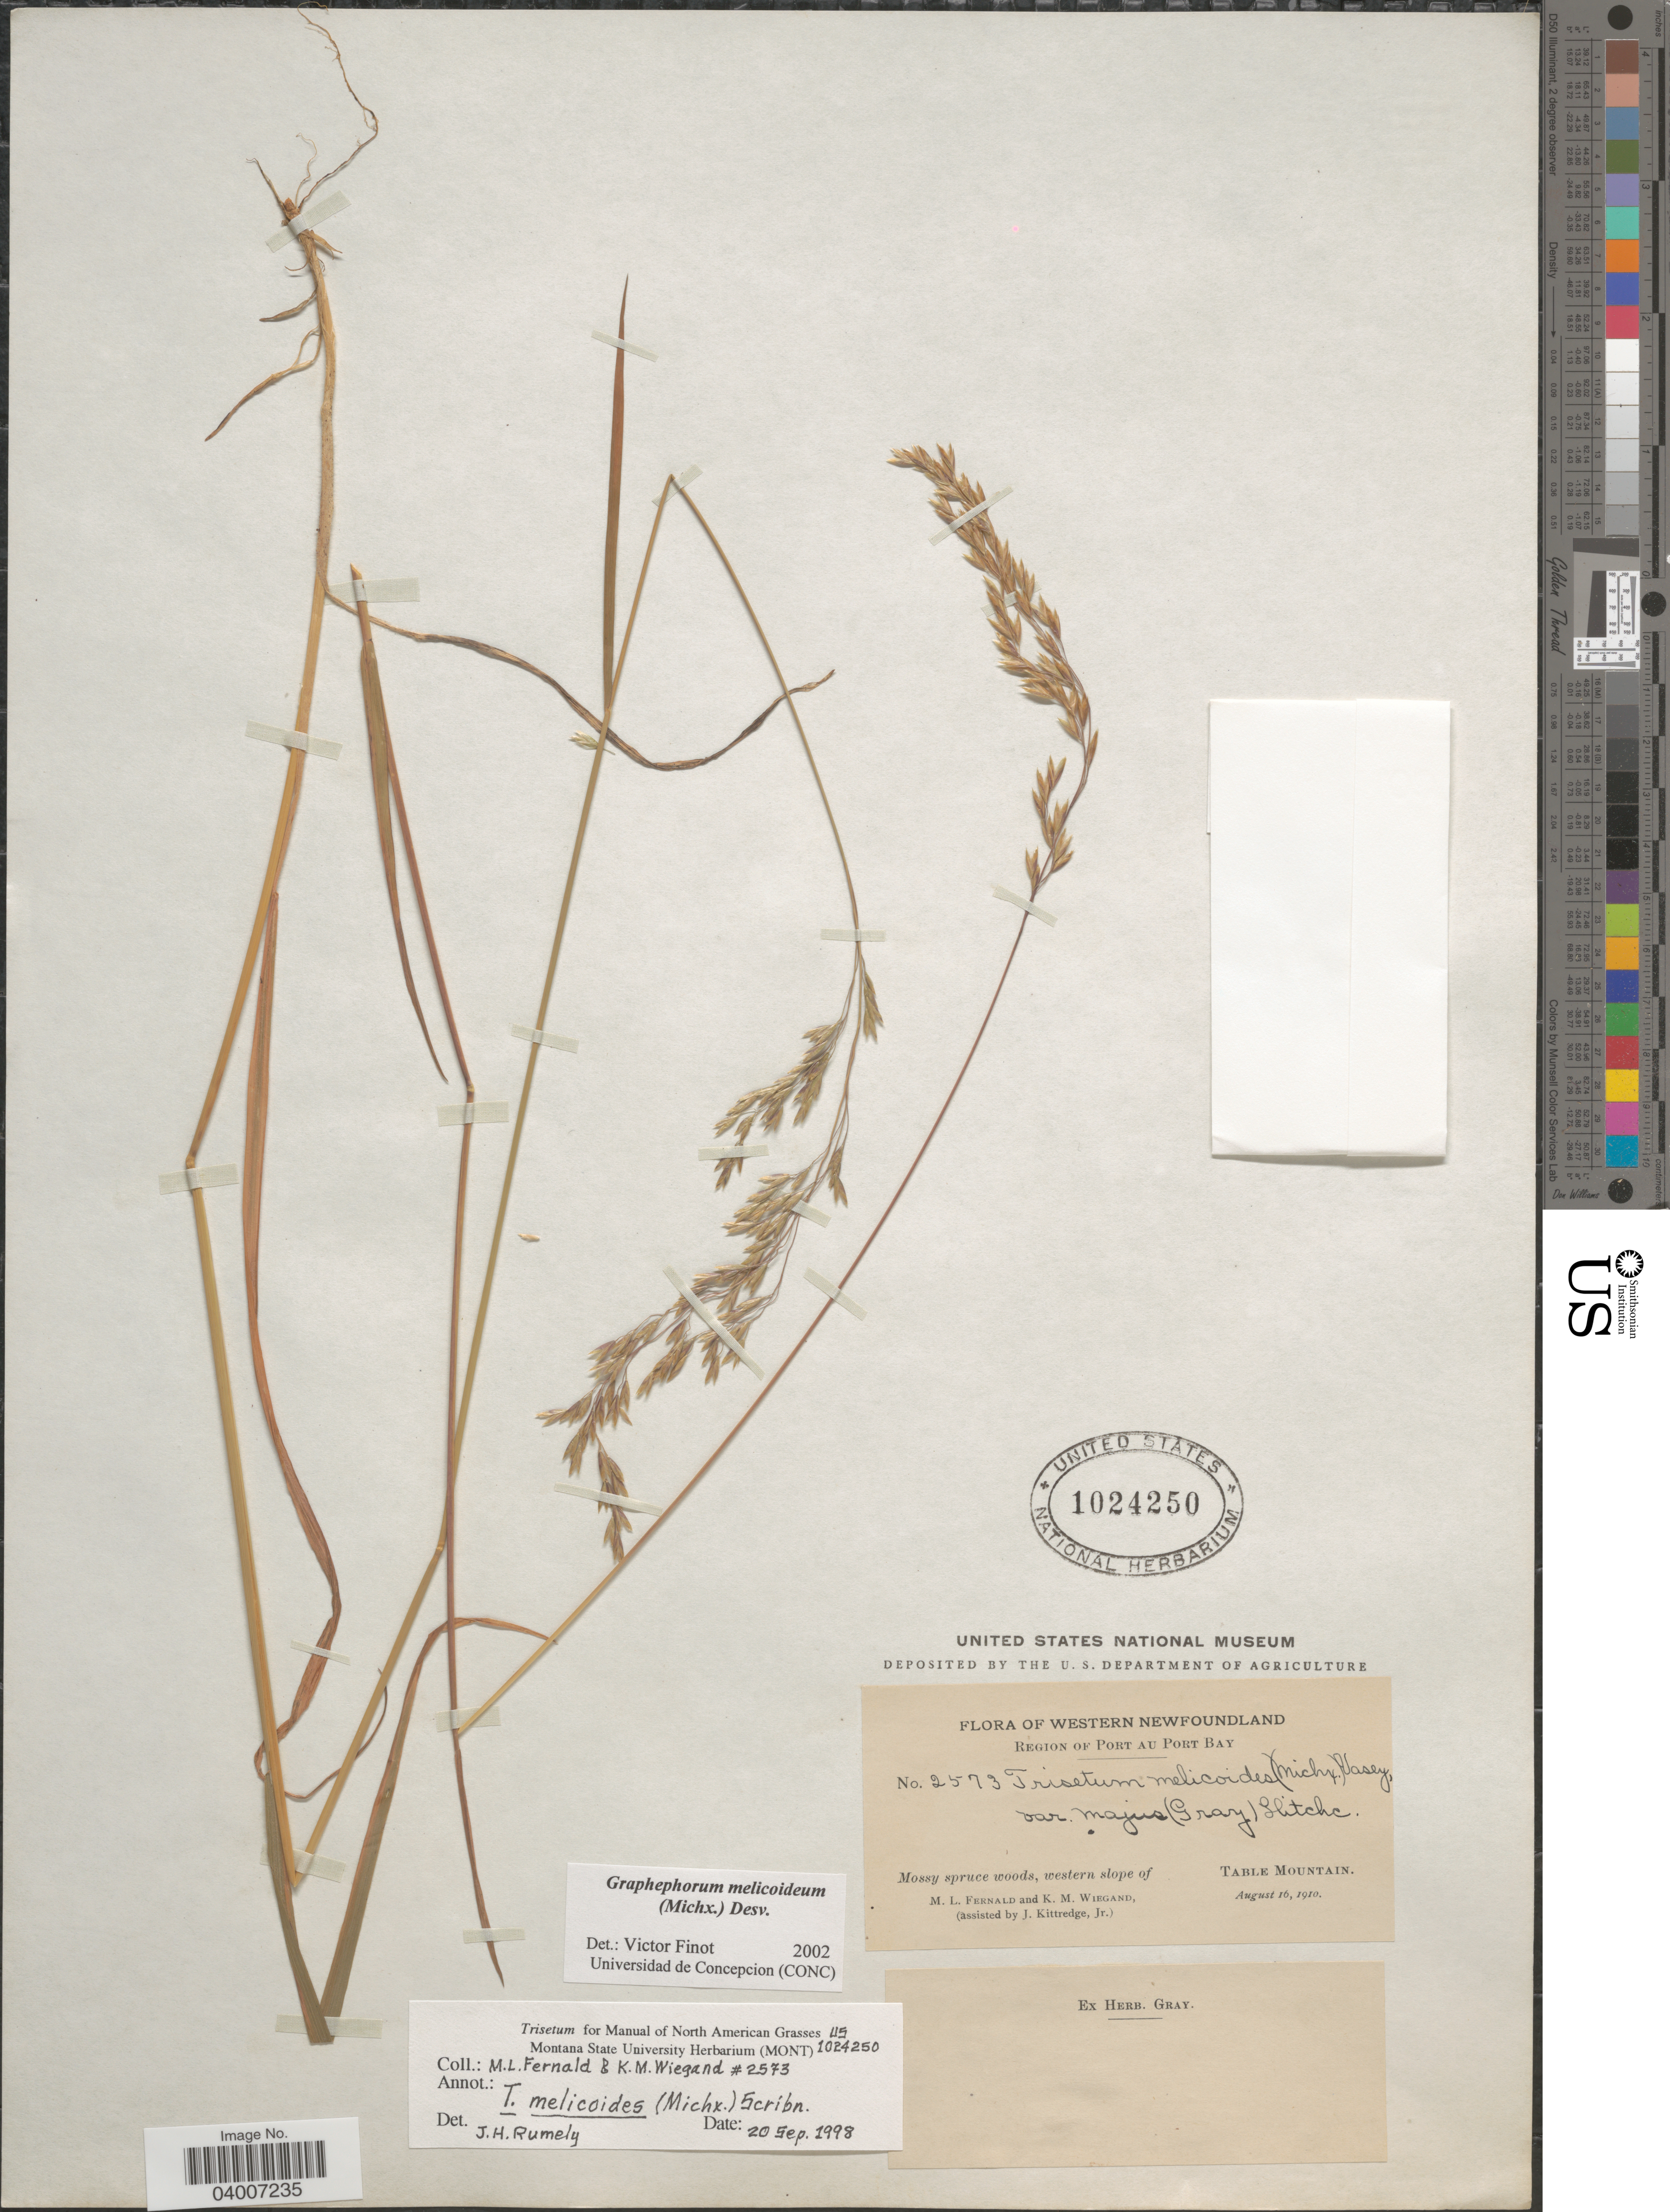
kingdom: Plantae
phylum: Tracheophyta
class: Liliopsida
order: Poales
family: Poaceae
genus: Graphephorum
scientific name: Graphephorum melicoides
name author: (F. Michx.) Desv.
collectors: M. L. Fernald, K. M. Wiegand & J. Kittredge Jr.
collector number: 2573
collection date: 1910-08-16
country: Canada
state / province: Newfoundland and Labrador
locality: Western Newfoundland. Region of Port Au Port Bay. Western slope of Table Mountain.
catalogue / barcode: US 1024250